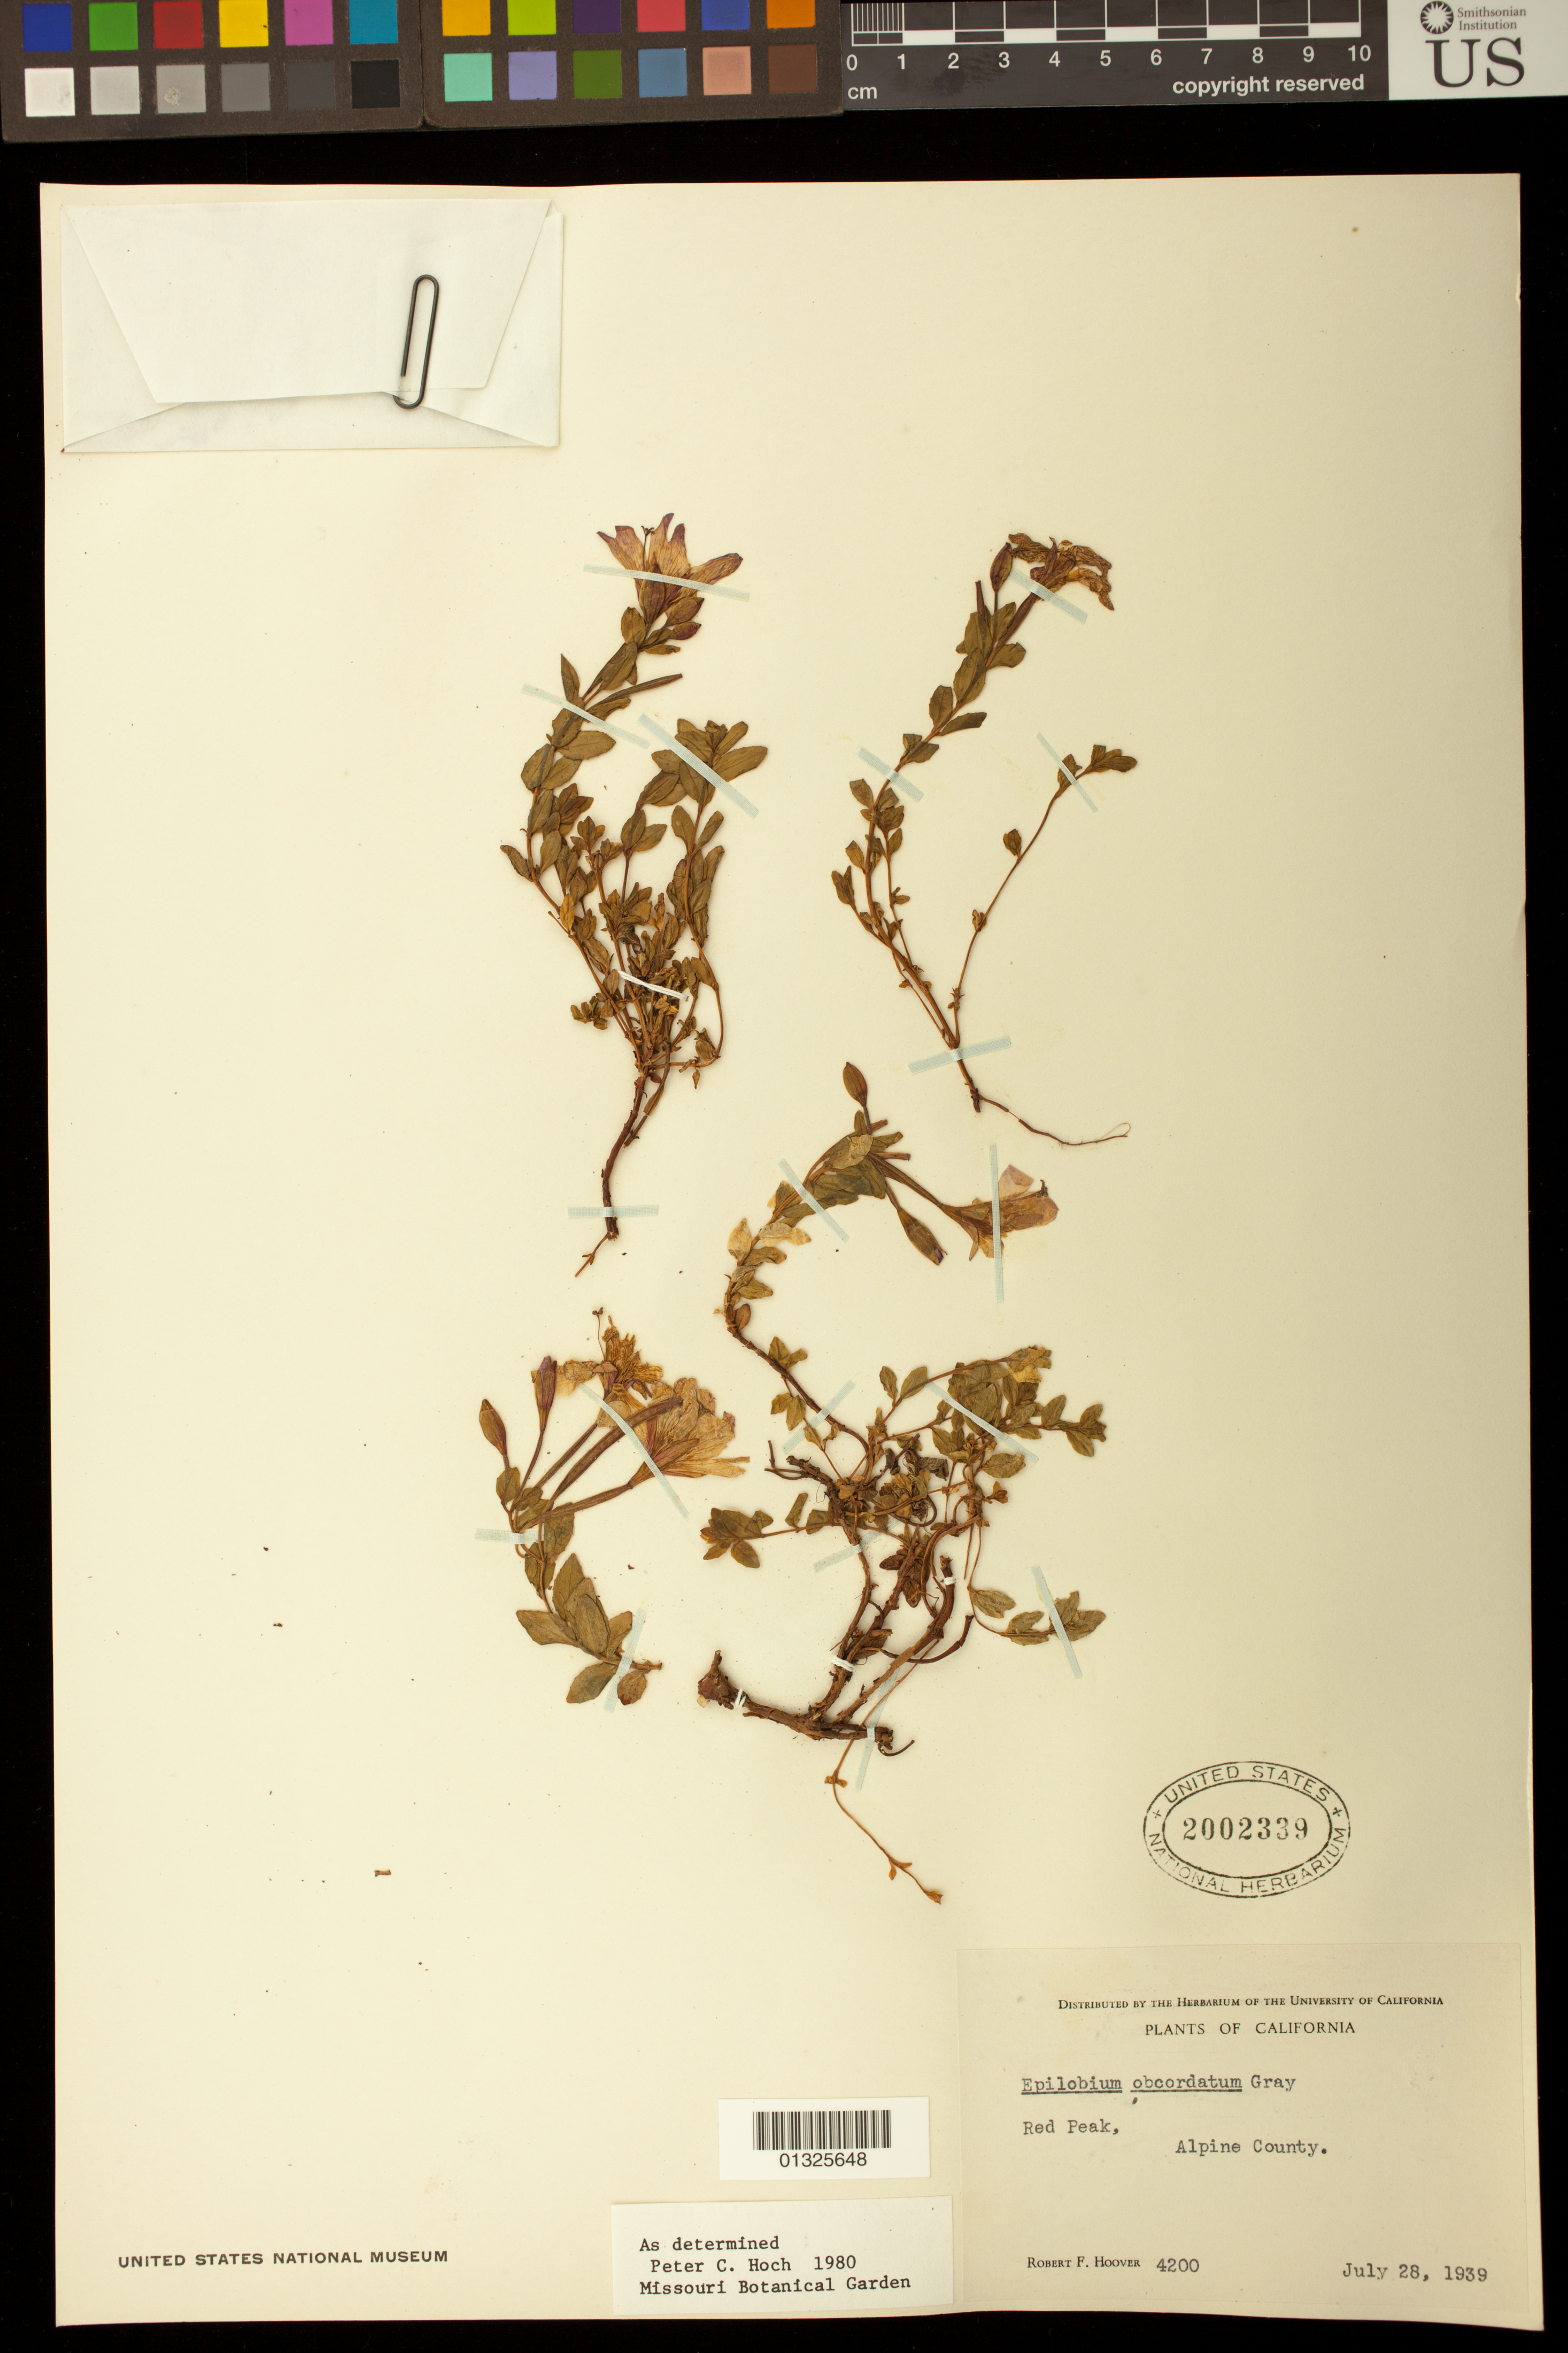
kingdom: Plantae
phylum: Tracheophyta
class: Magnoliopsida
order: Myrtales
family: Onagraceae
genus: Epilobium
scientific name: Epilobium obcordatum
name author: A. Gray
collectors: R. F. Hoover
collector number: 4200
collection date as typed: July 28, 1939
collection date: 1939-07-28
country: United States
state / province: California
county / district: Alpine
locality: Red Peak, Alpine County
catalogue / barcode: US 2002339